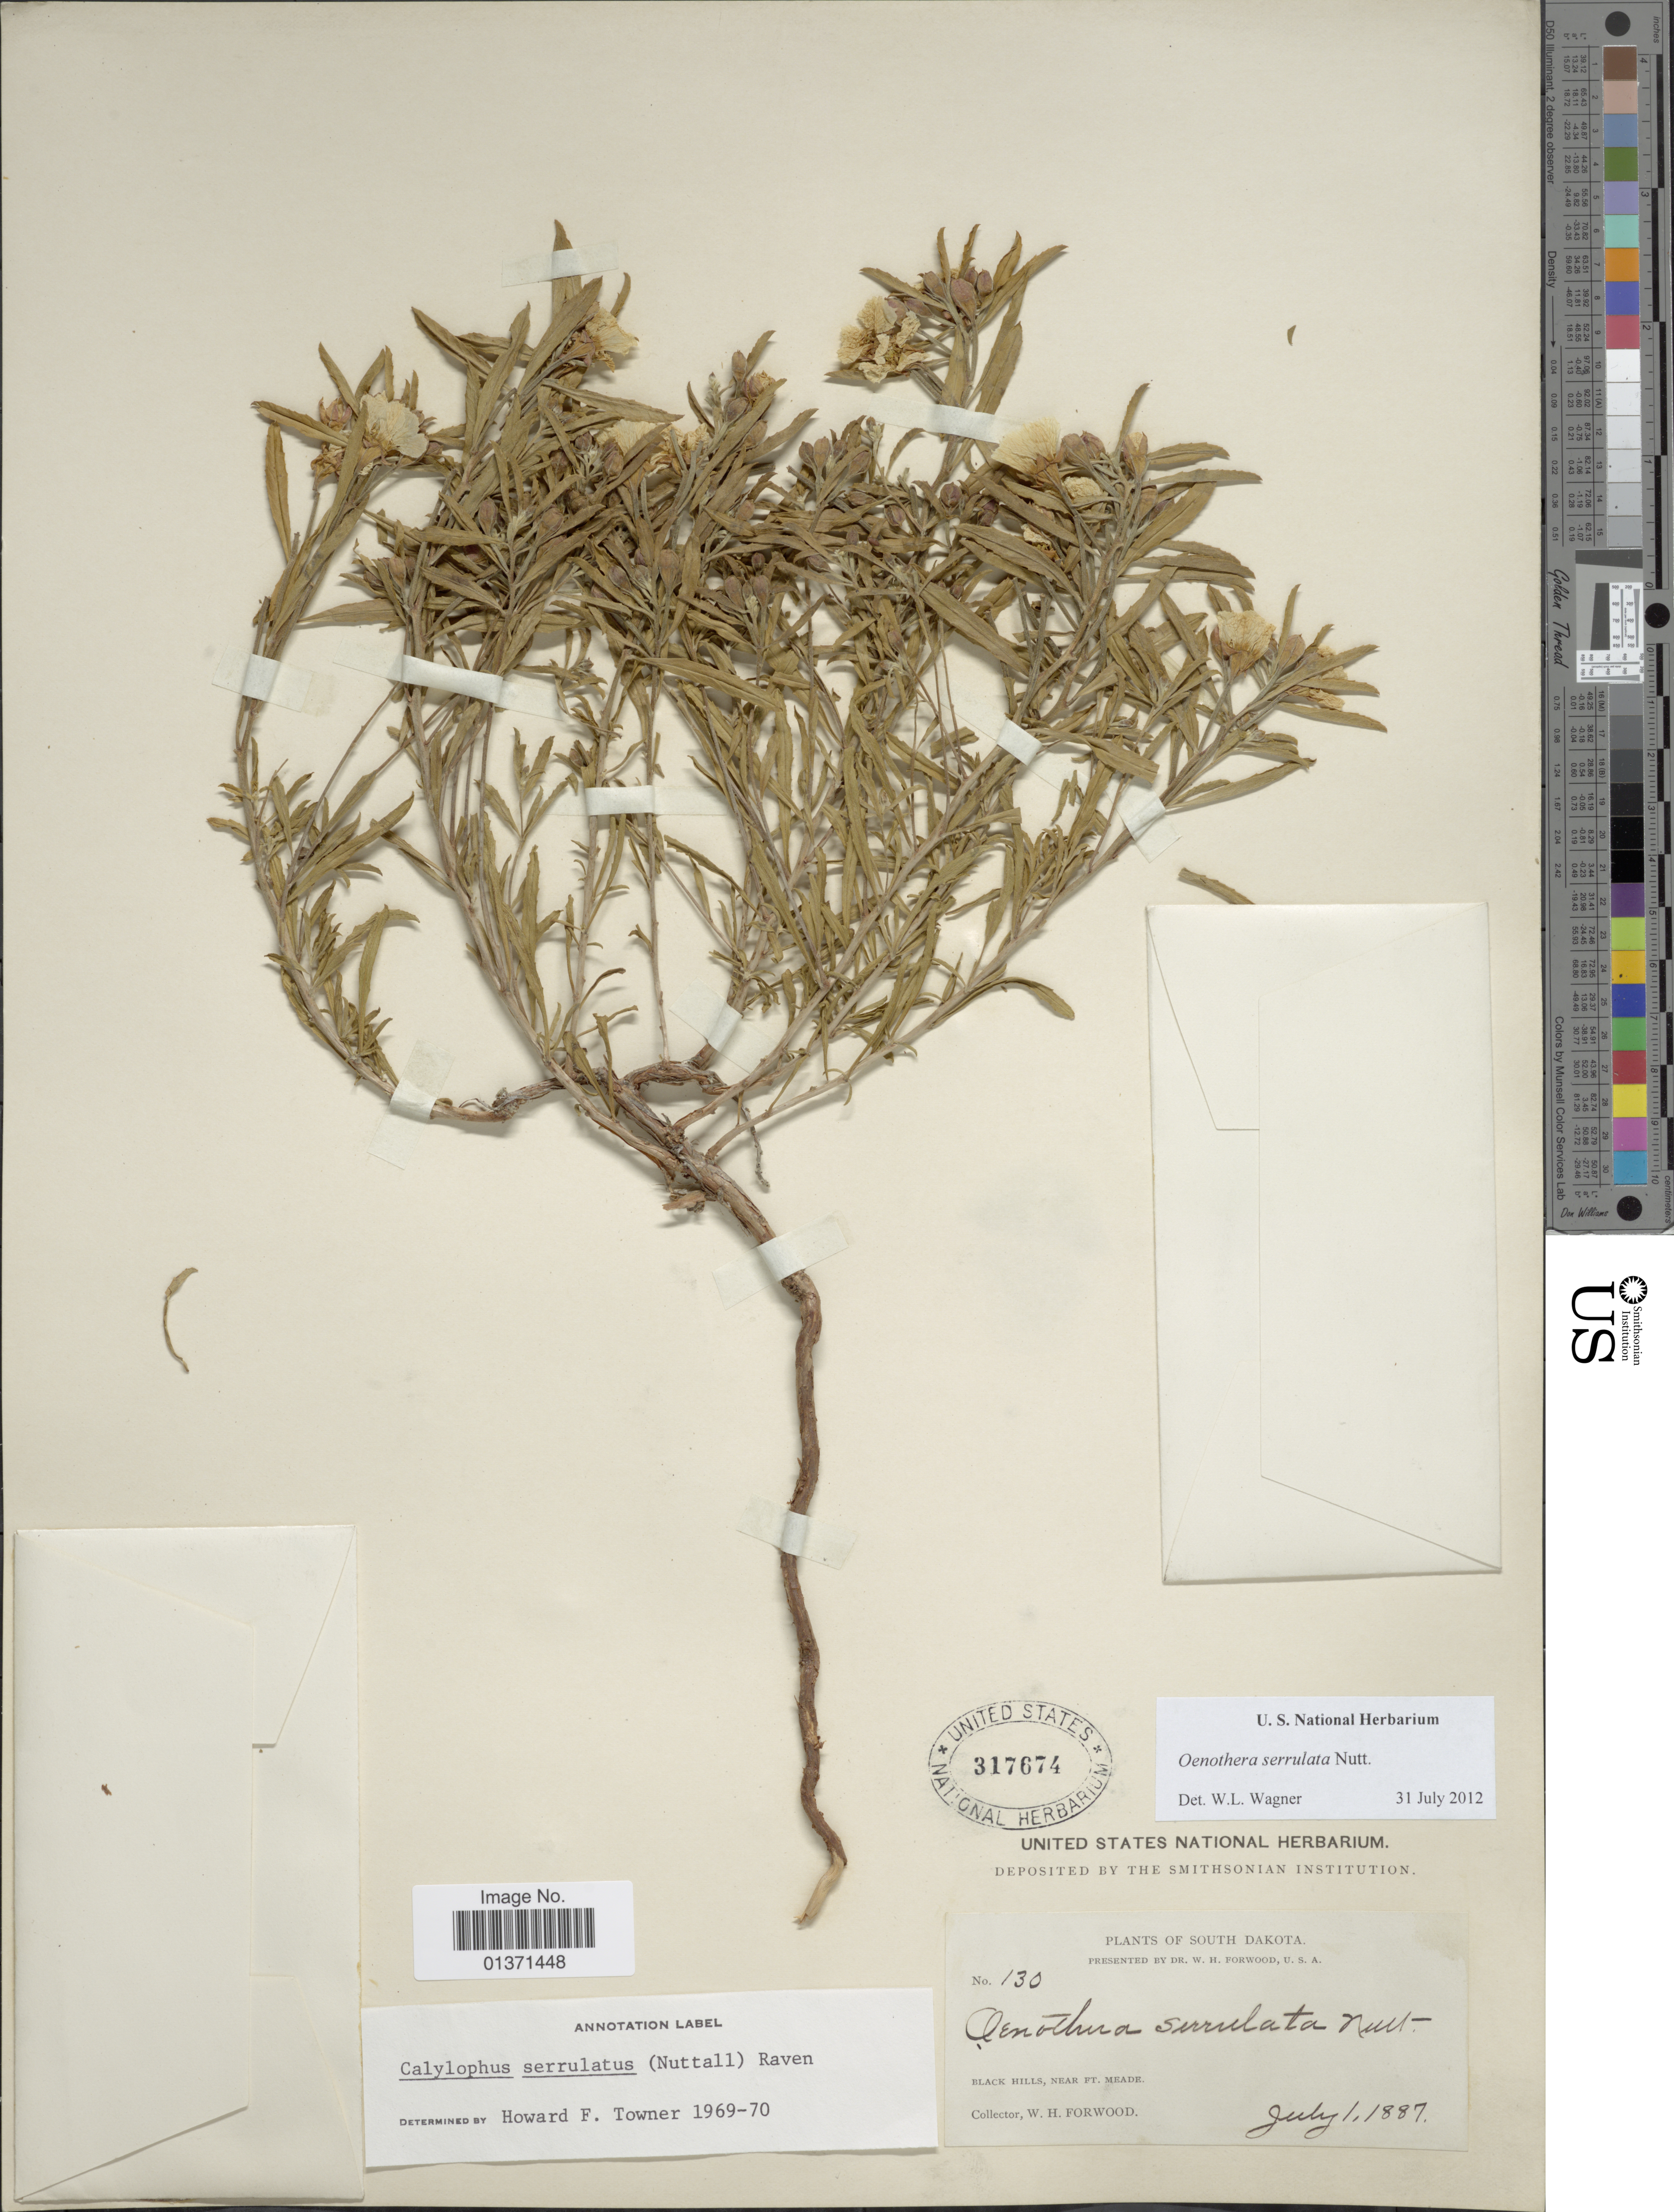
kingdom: Plantae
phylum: Tracheophyta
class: Magnoliopsida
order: Myrtales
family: Onagraceae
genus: Oenothera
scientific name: Oenothera serrulata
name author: Nutt.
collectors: W. Forwood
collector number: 130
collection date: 1887-07-01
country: United States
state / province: South Dakota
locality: Black Hills, near Ft. Meade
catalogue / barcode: US 317674